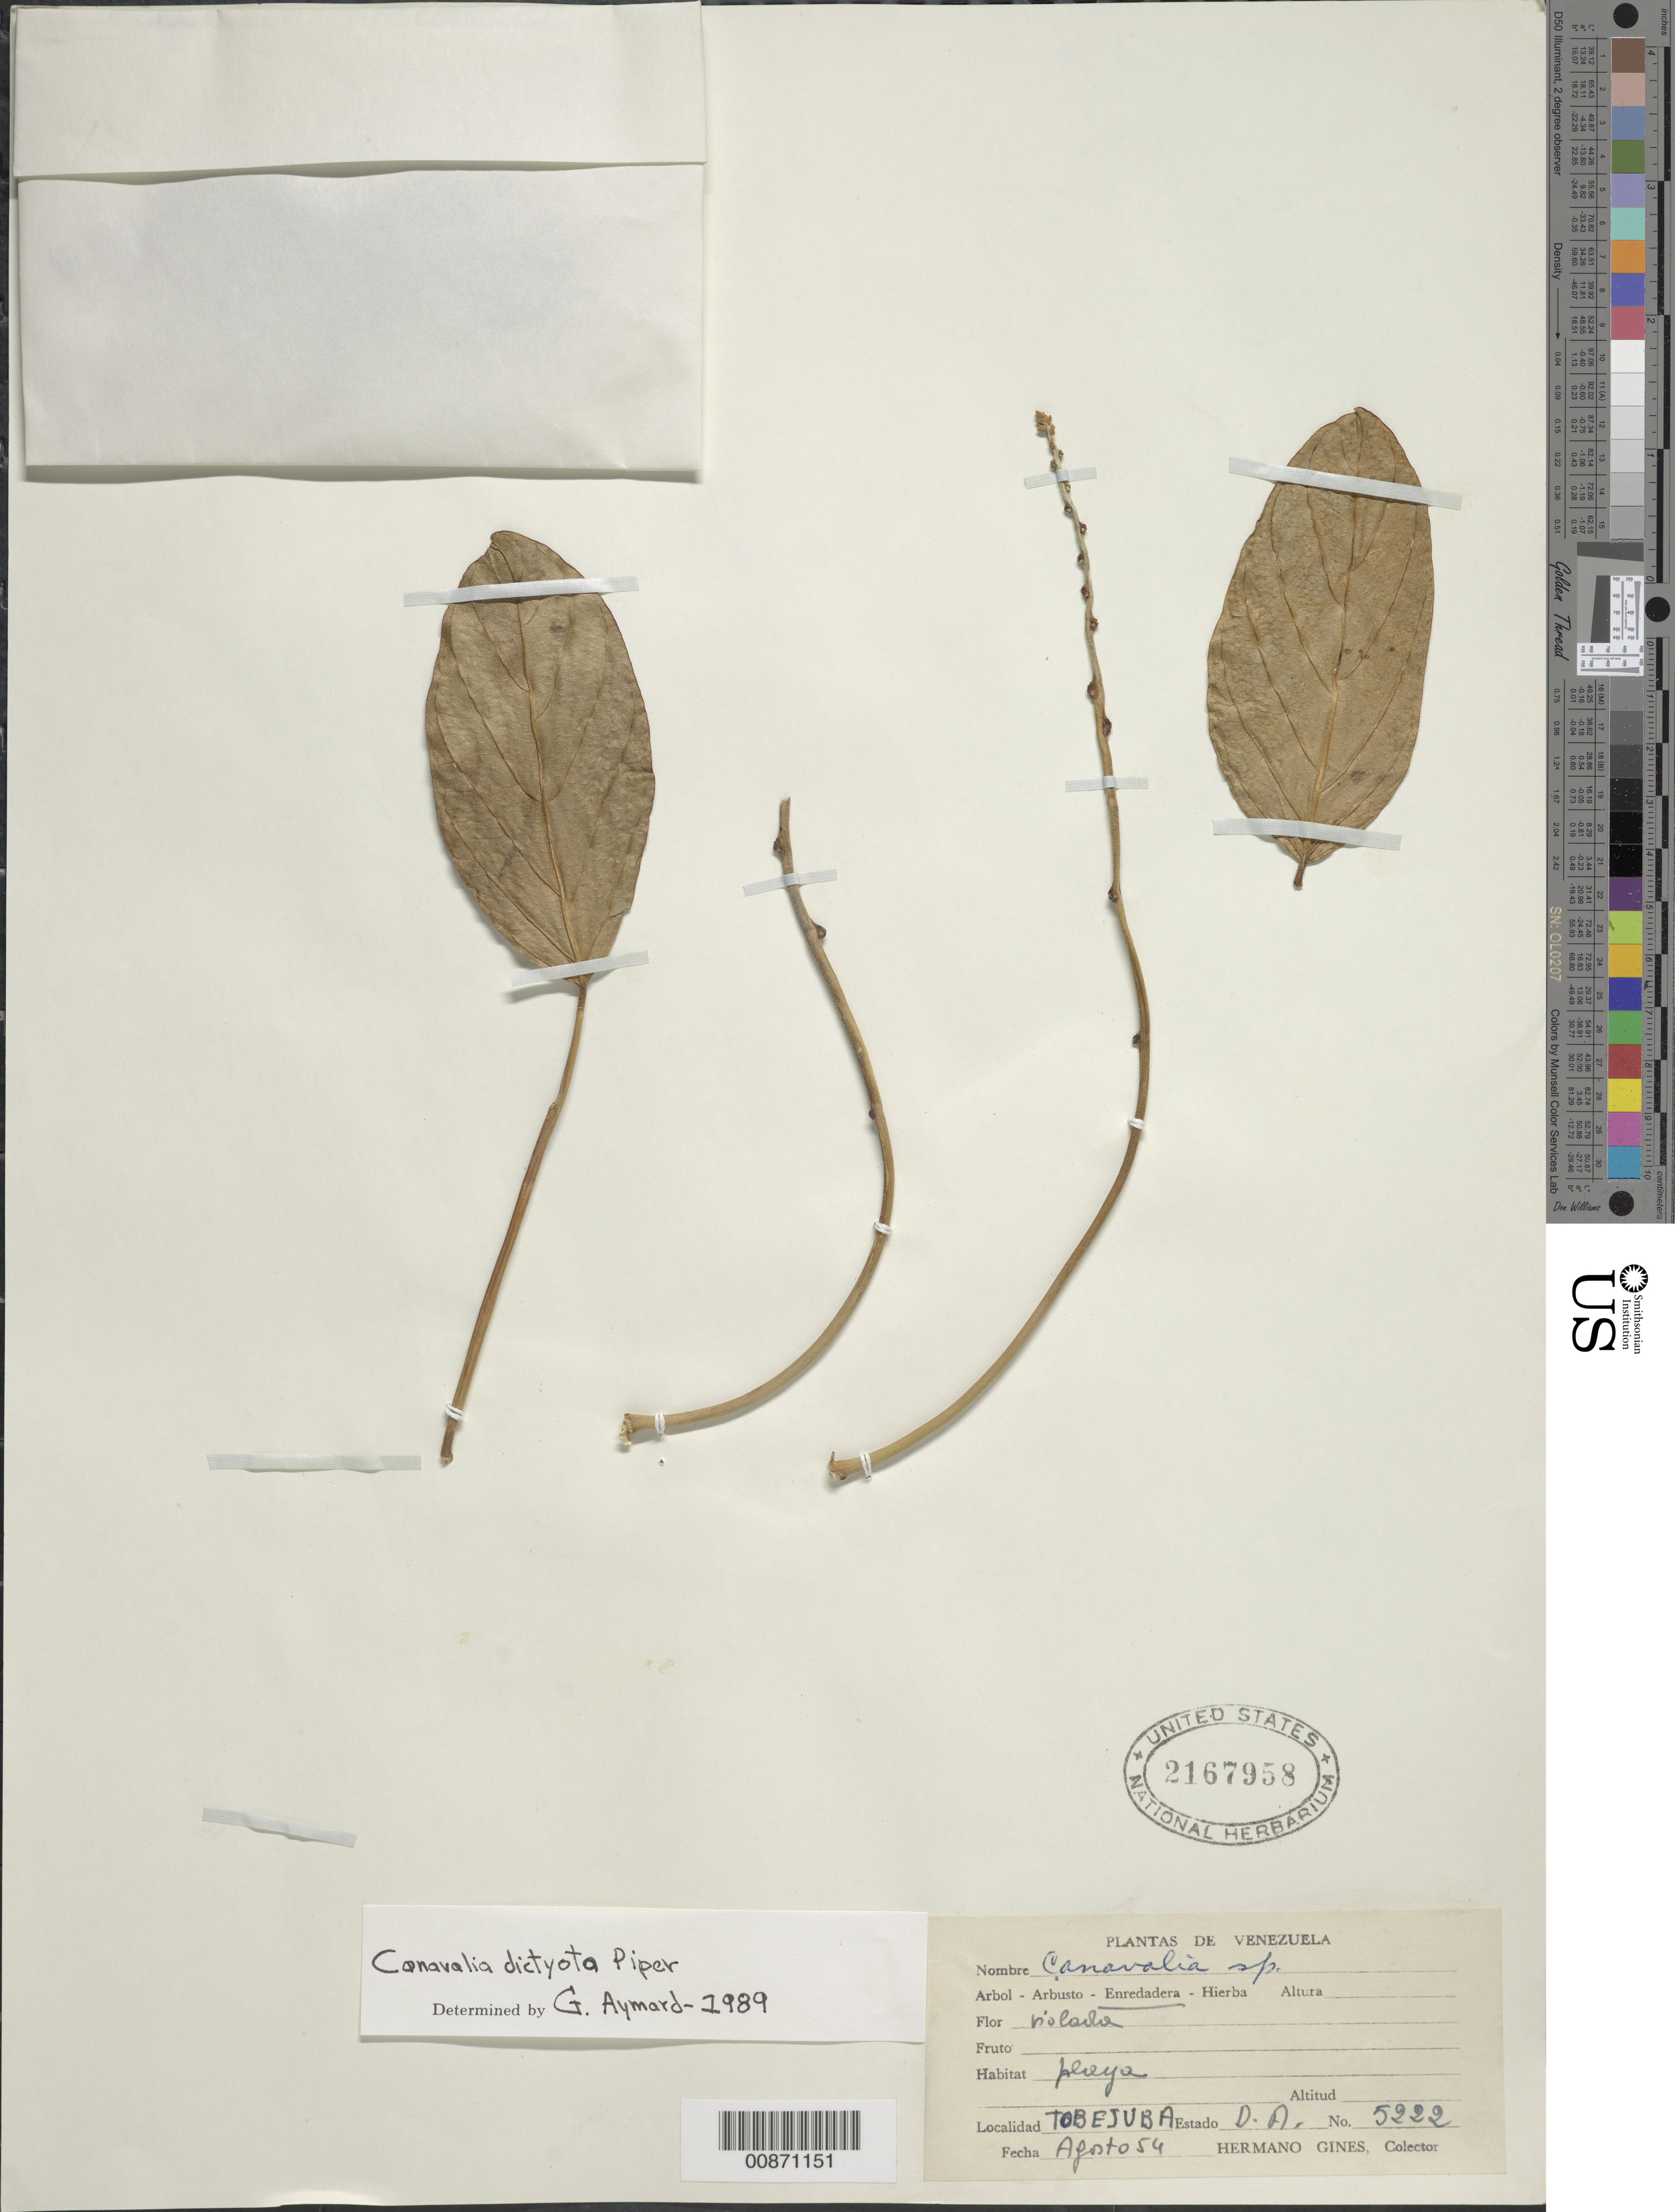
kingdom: Plantae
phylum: Tracheophyta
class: Magnoliopsida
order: Fabales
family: Fabaceae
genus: Canavalia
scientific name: Canavalia dictyota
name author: Piper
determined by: Aymard C., G. A., (PORT), Univ. Nac. Exp. de los Llanos Ezequiel Zamora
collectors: H. Gines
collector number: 5222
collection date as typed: Aug-54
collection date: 1954-08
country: Venezuela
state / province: Delta Amacuro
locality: Tobejuba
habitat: Playa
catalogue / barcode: US 2167958